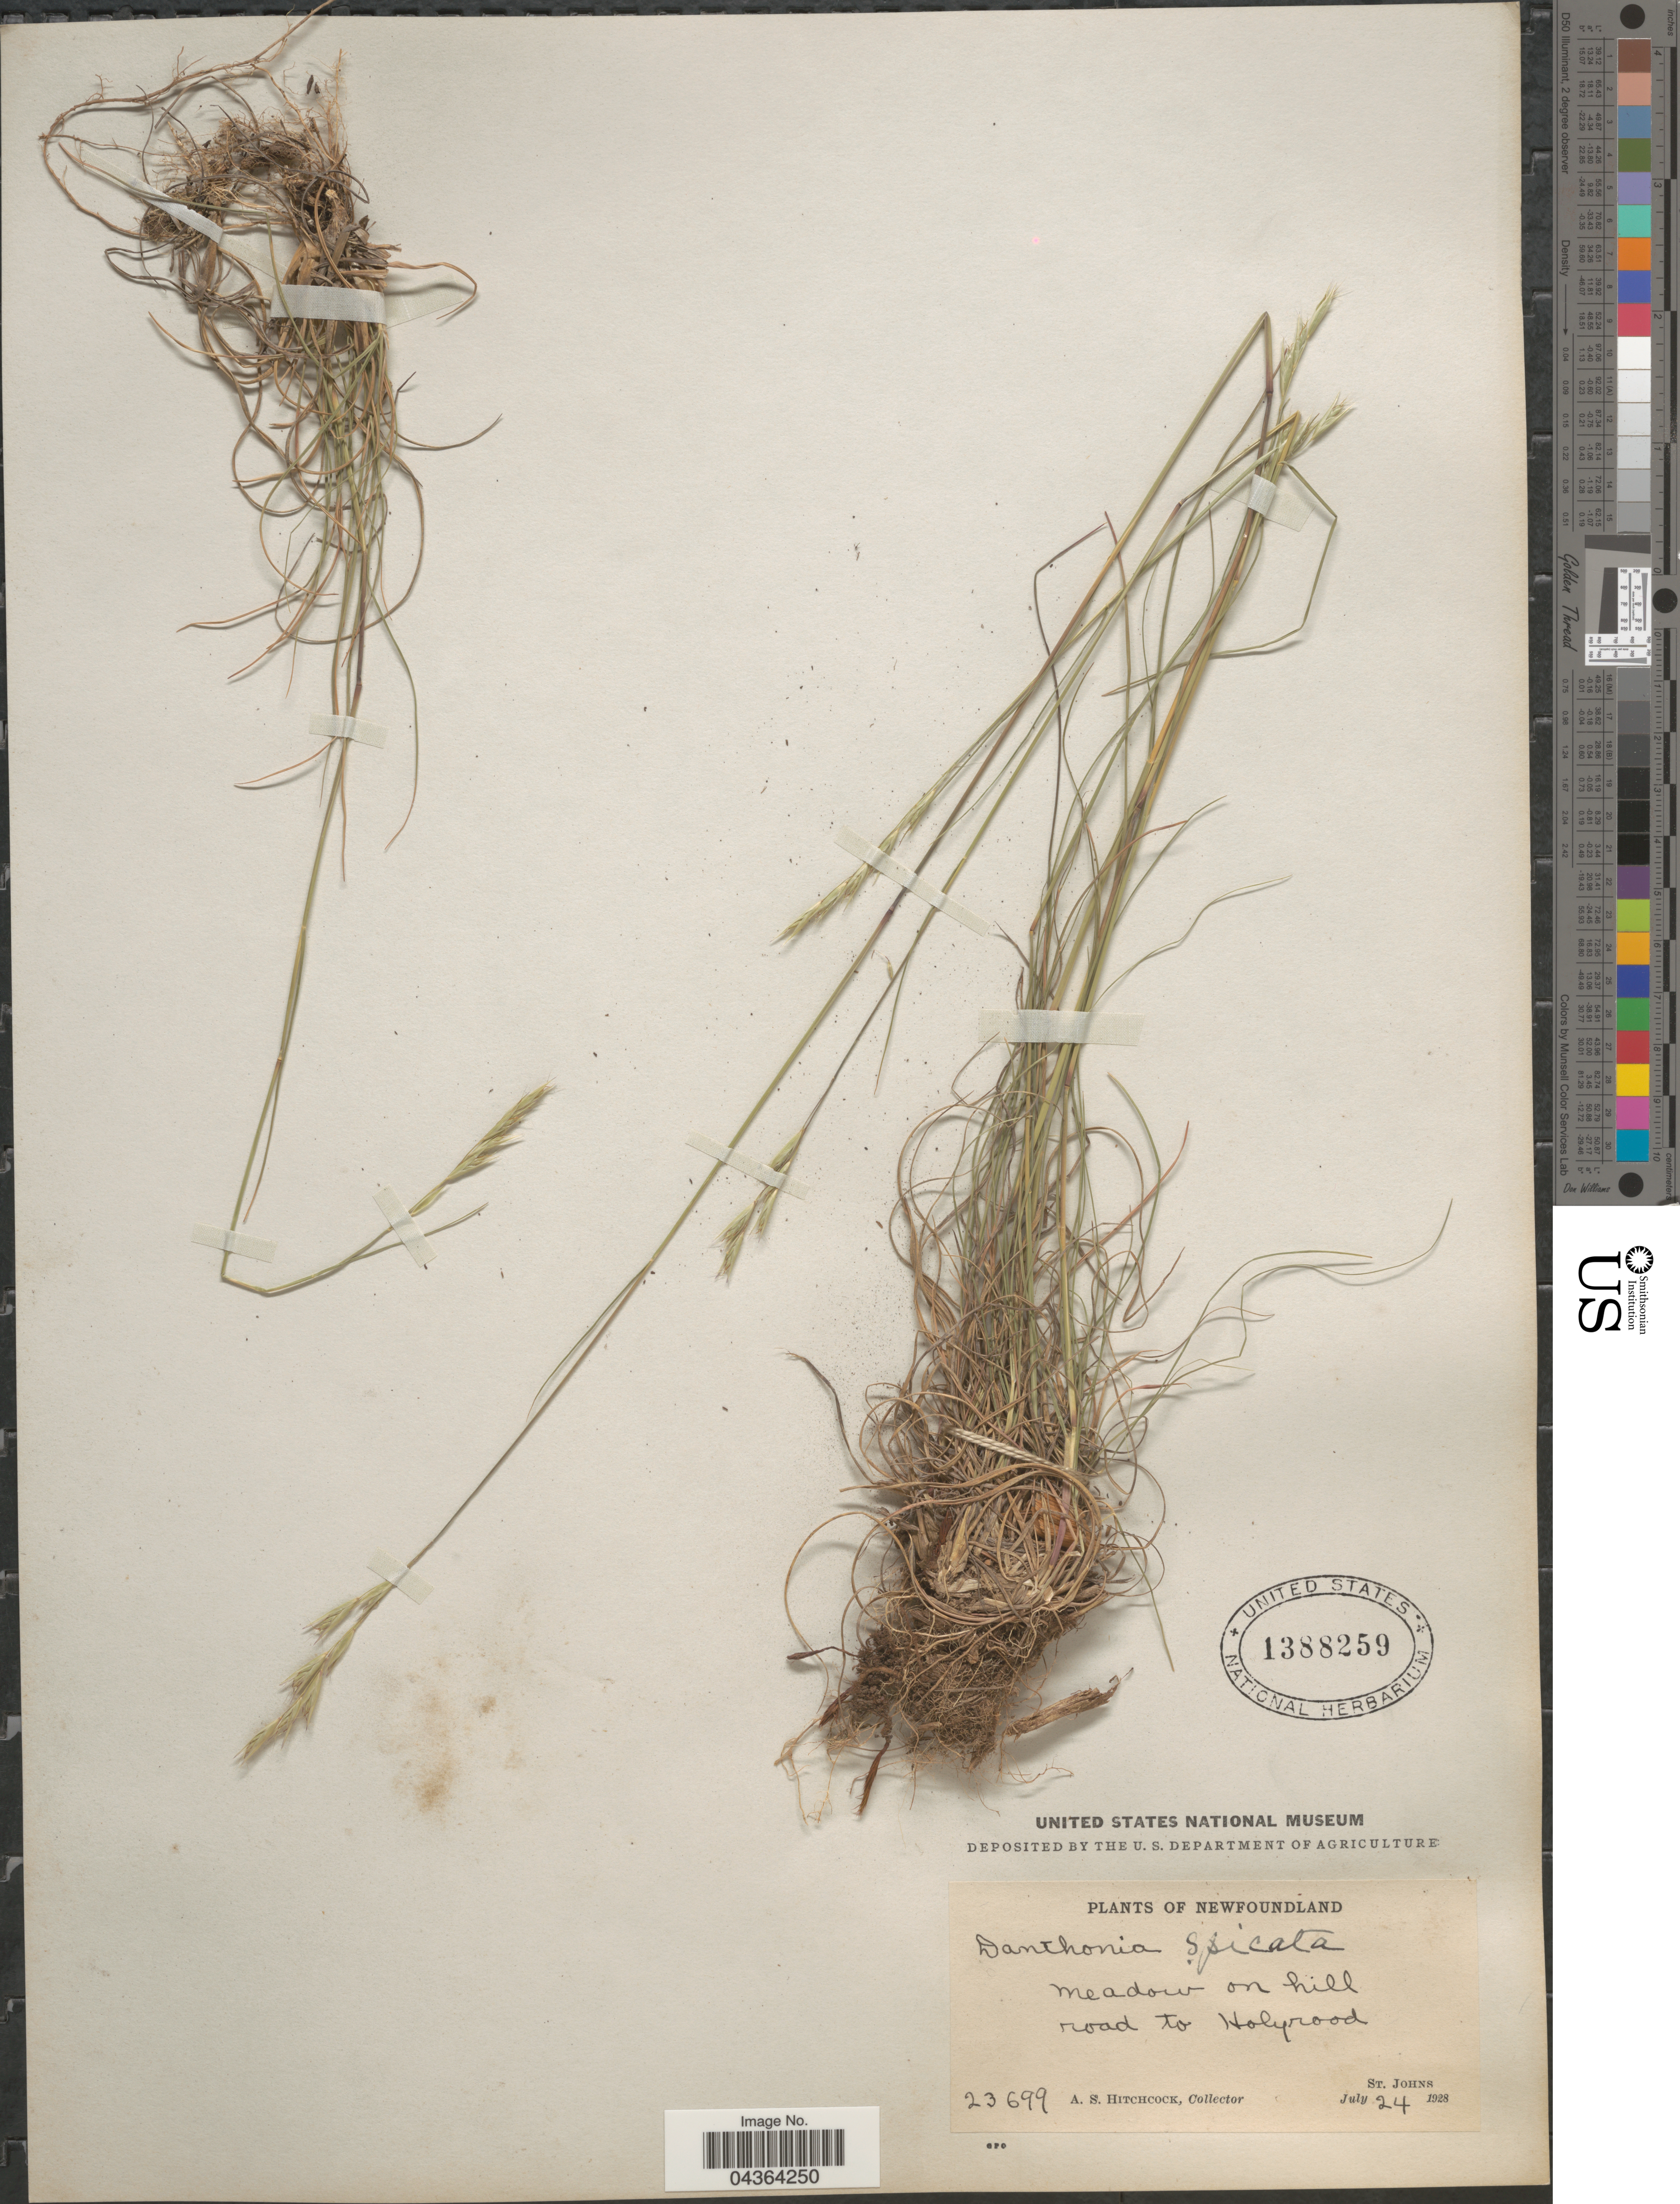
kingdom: Plantae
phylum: Tracheophyta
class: Liliopsida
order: Poales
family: Poaceae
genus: Danthonia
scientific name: Danthonia spicata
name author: (L.) P. Beauv. ex Roem. & Schult.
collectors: A. S. Hitchcock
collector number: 23699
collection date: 1928-07-24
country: Canada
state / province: Newfoundland and Labrador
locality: Meadow on hill road to Holyrood. St. Johns.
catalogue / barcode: US 1388259